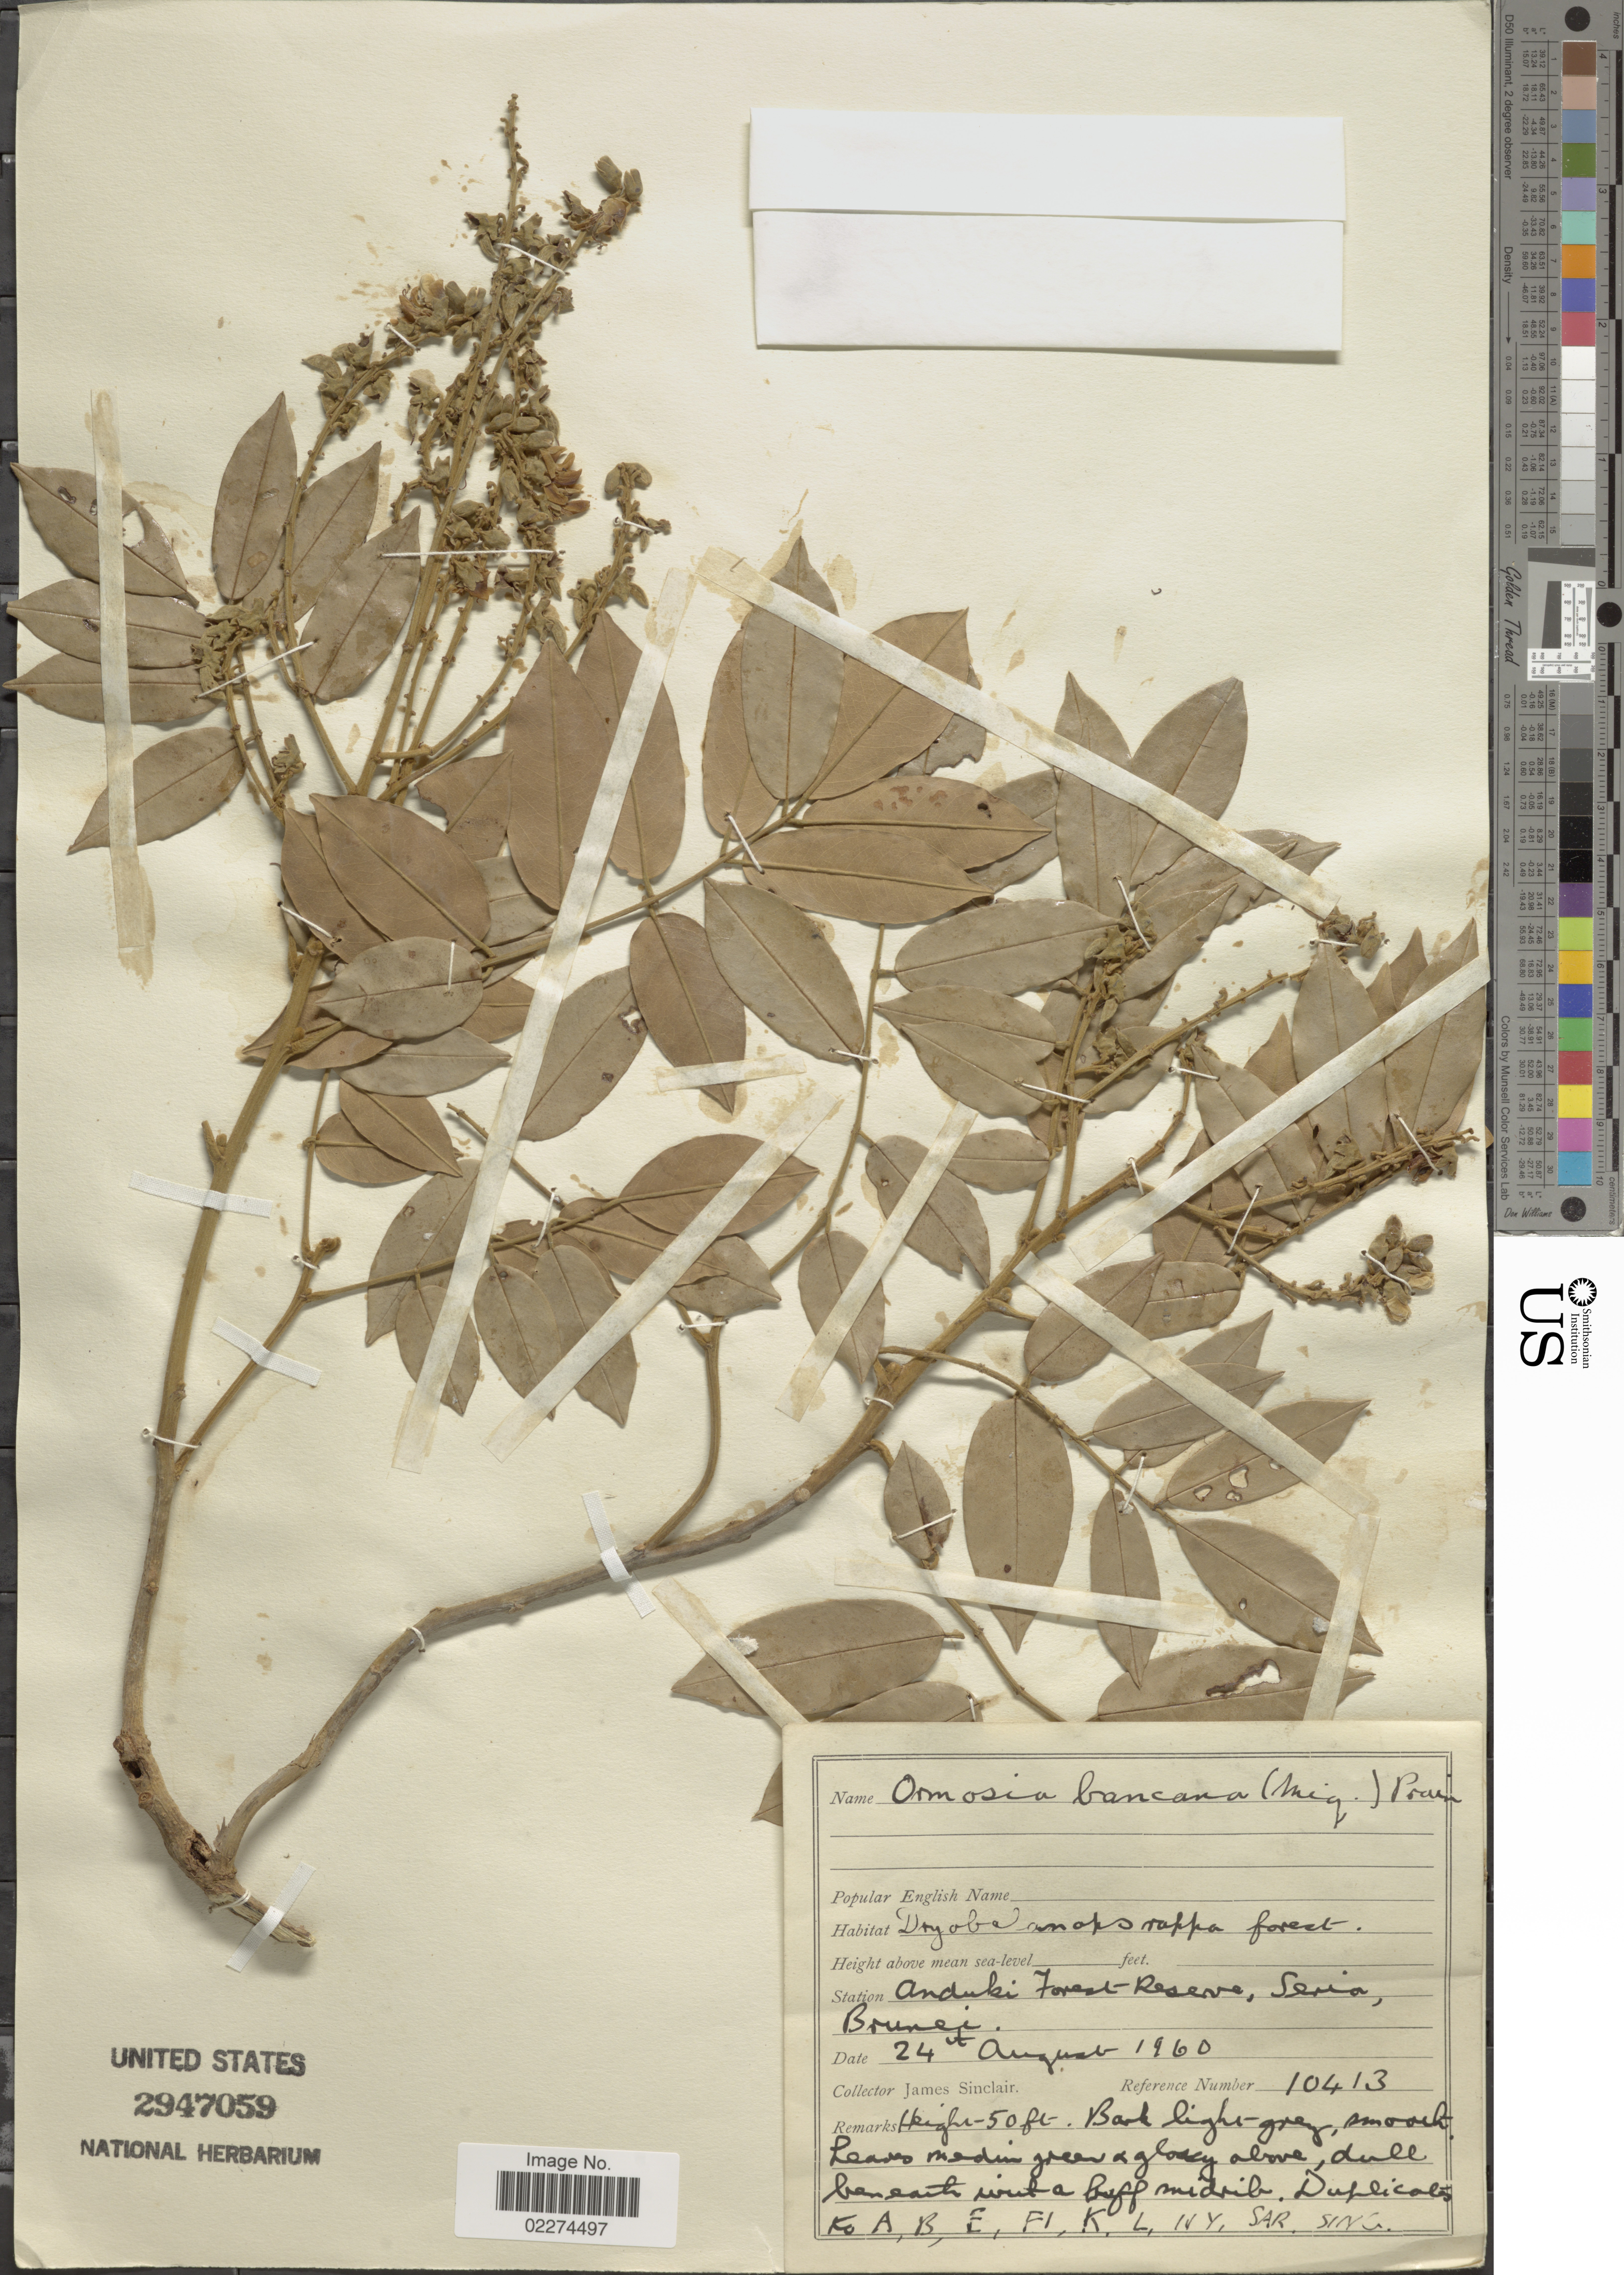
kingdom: Plantae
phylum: Tracheophyta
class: Magnoliopsida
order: Fabales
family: Fabaceae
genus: Ormosia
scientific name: Ormosia bancana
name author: Prain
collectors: J. Sinclair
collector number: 10413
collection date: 1960-08-24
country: Brunei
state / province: Brunei and Muara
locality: Anduki Forest Reserve, Seria, Brunei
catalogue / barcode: US 2947059